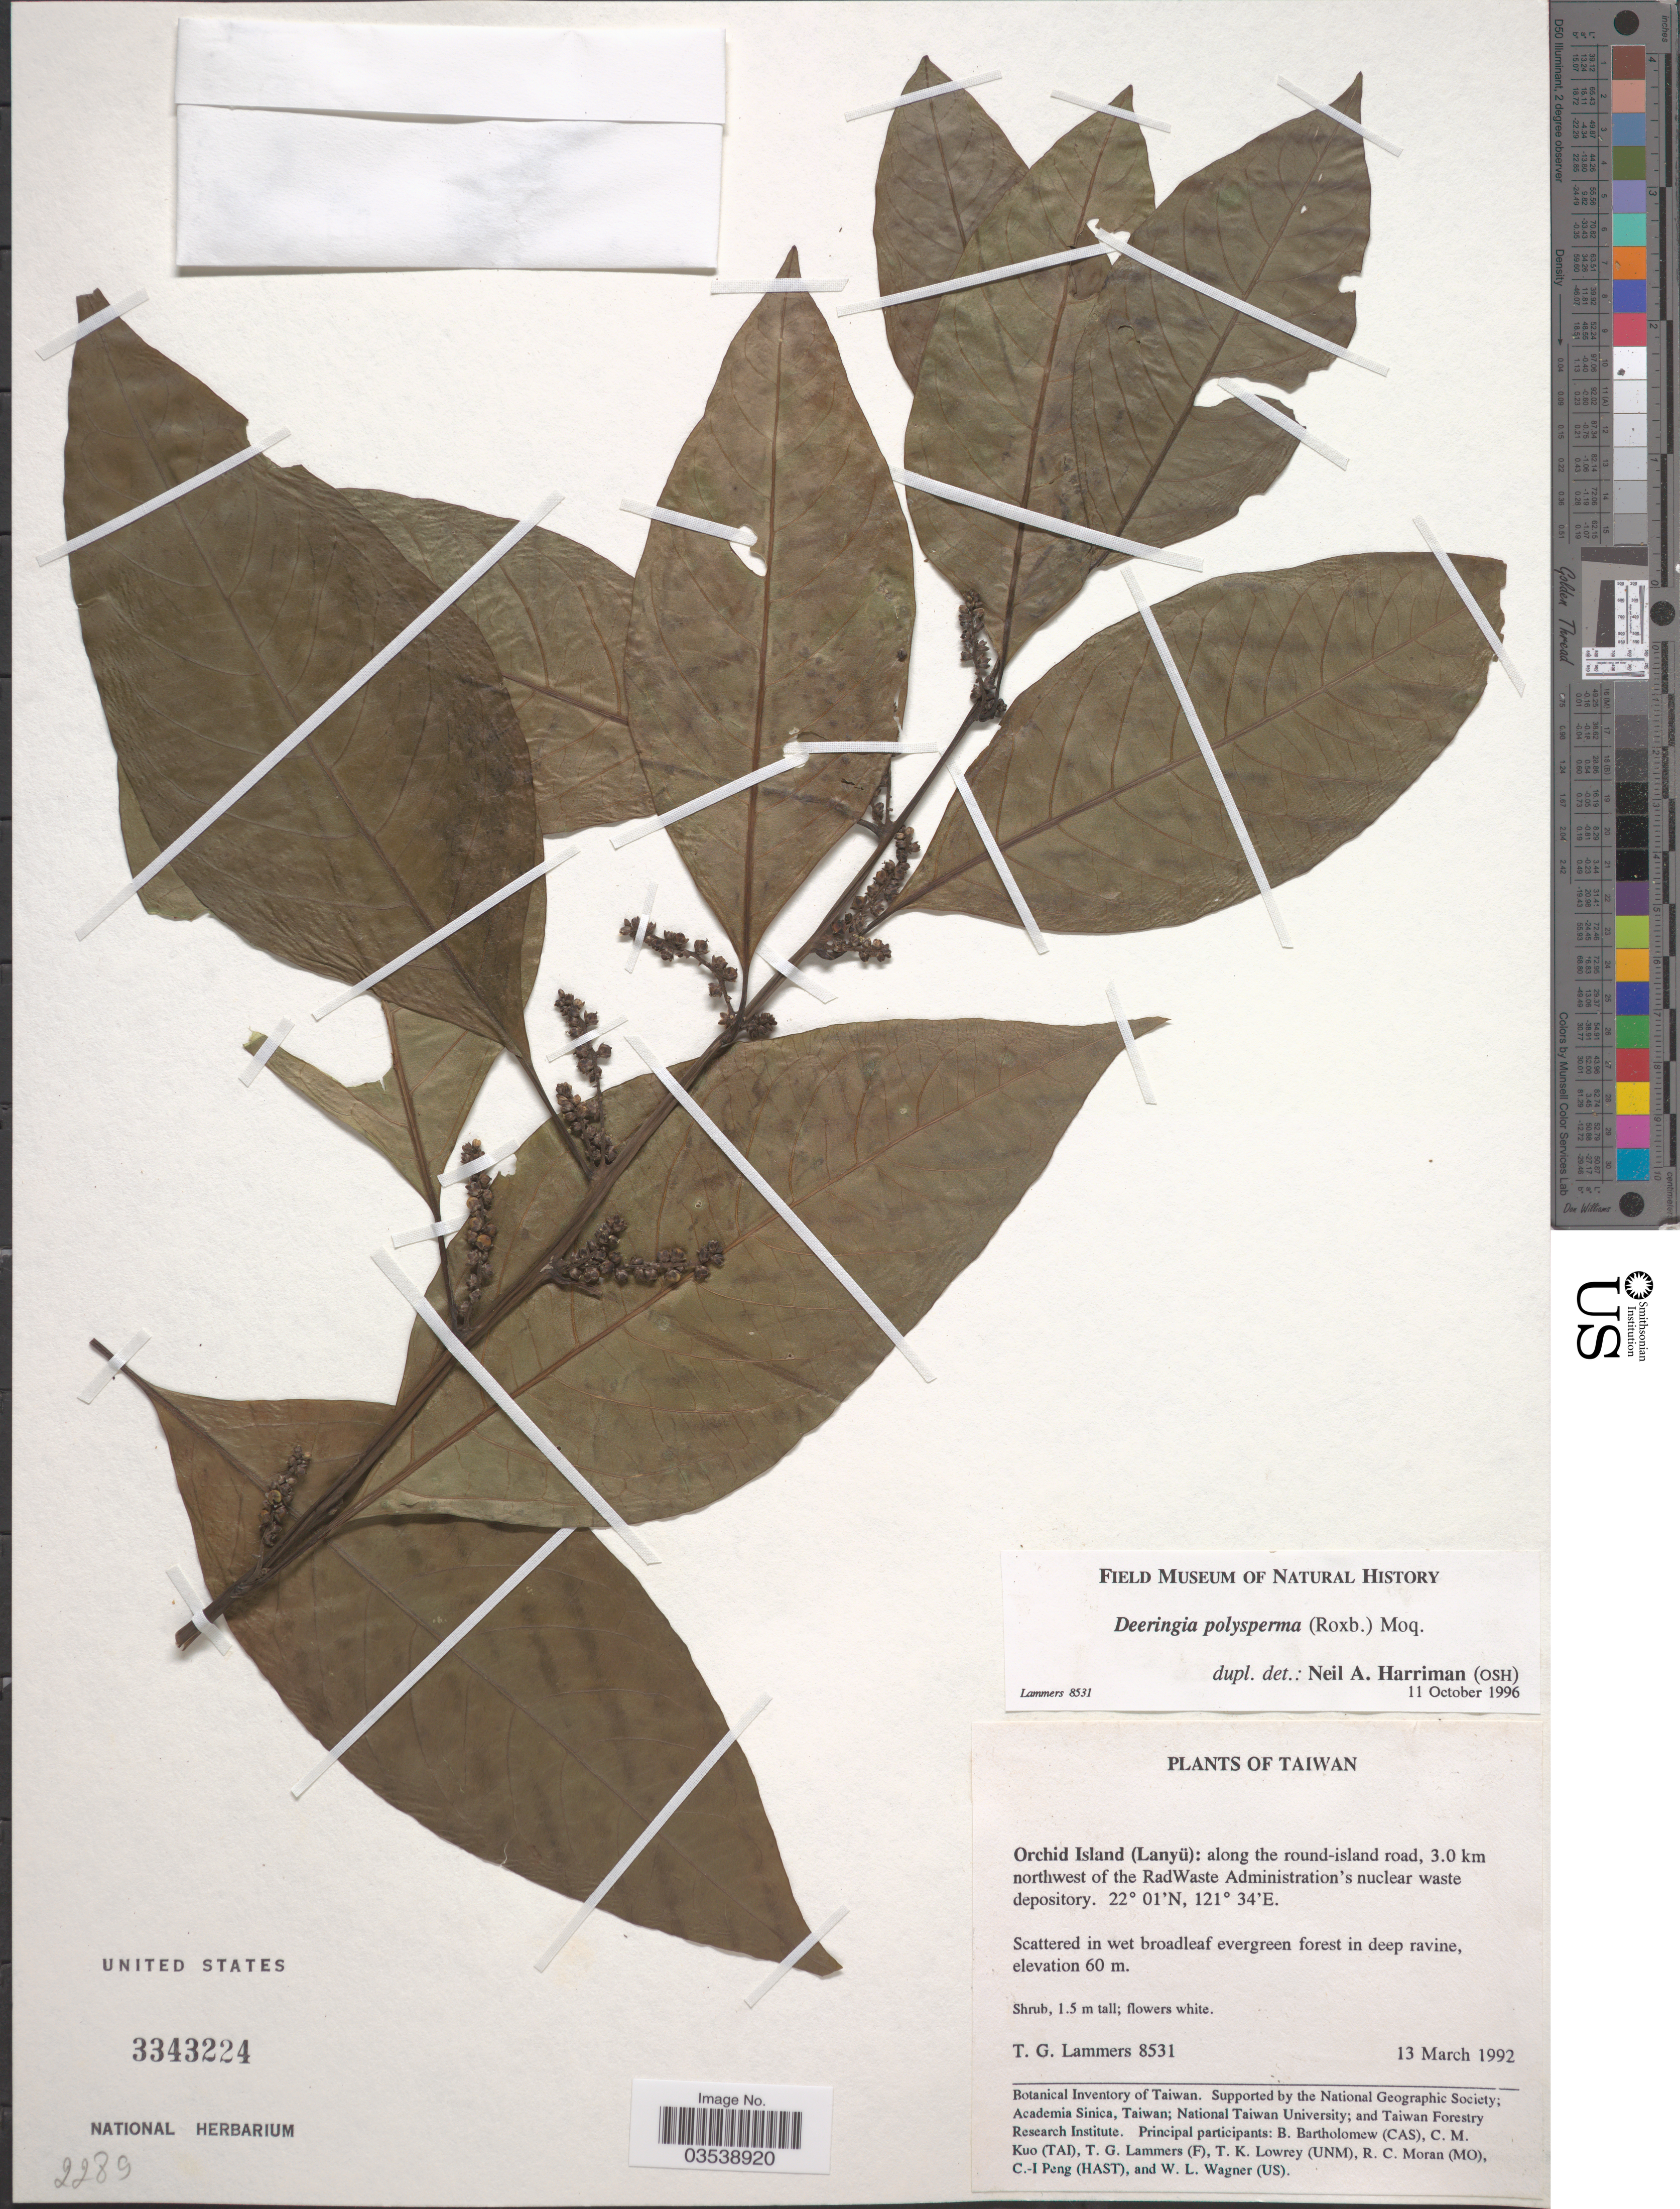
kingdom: Plantae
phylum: Tracheophyta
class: Magnoliopsida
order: Caryophyllales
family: Amaranthaceae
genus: Deeringia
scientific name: Deeringia polysperma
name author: (Roxb.) Moq.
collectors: T. Lammers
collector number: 8531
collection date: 1992-03-13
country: Taiwan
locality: Orchid Island (Lanyü): along the round-island road, 3.0 km northwest of the RadWaste Administration's nuclear waste depository.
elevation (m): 60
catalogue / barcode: US 3343224